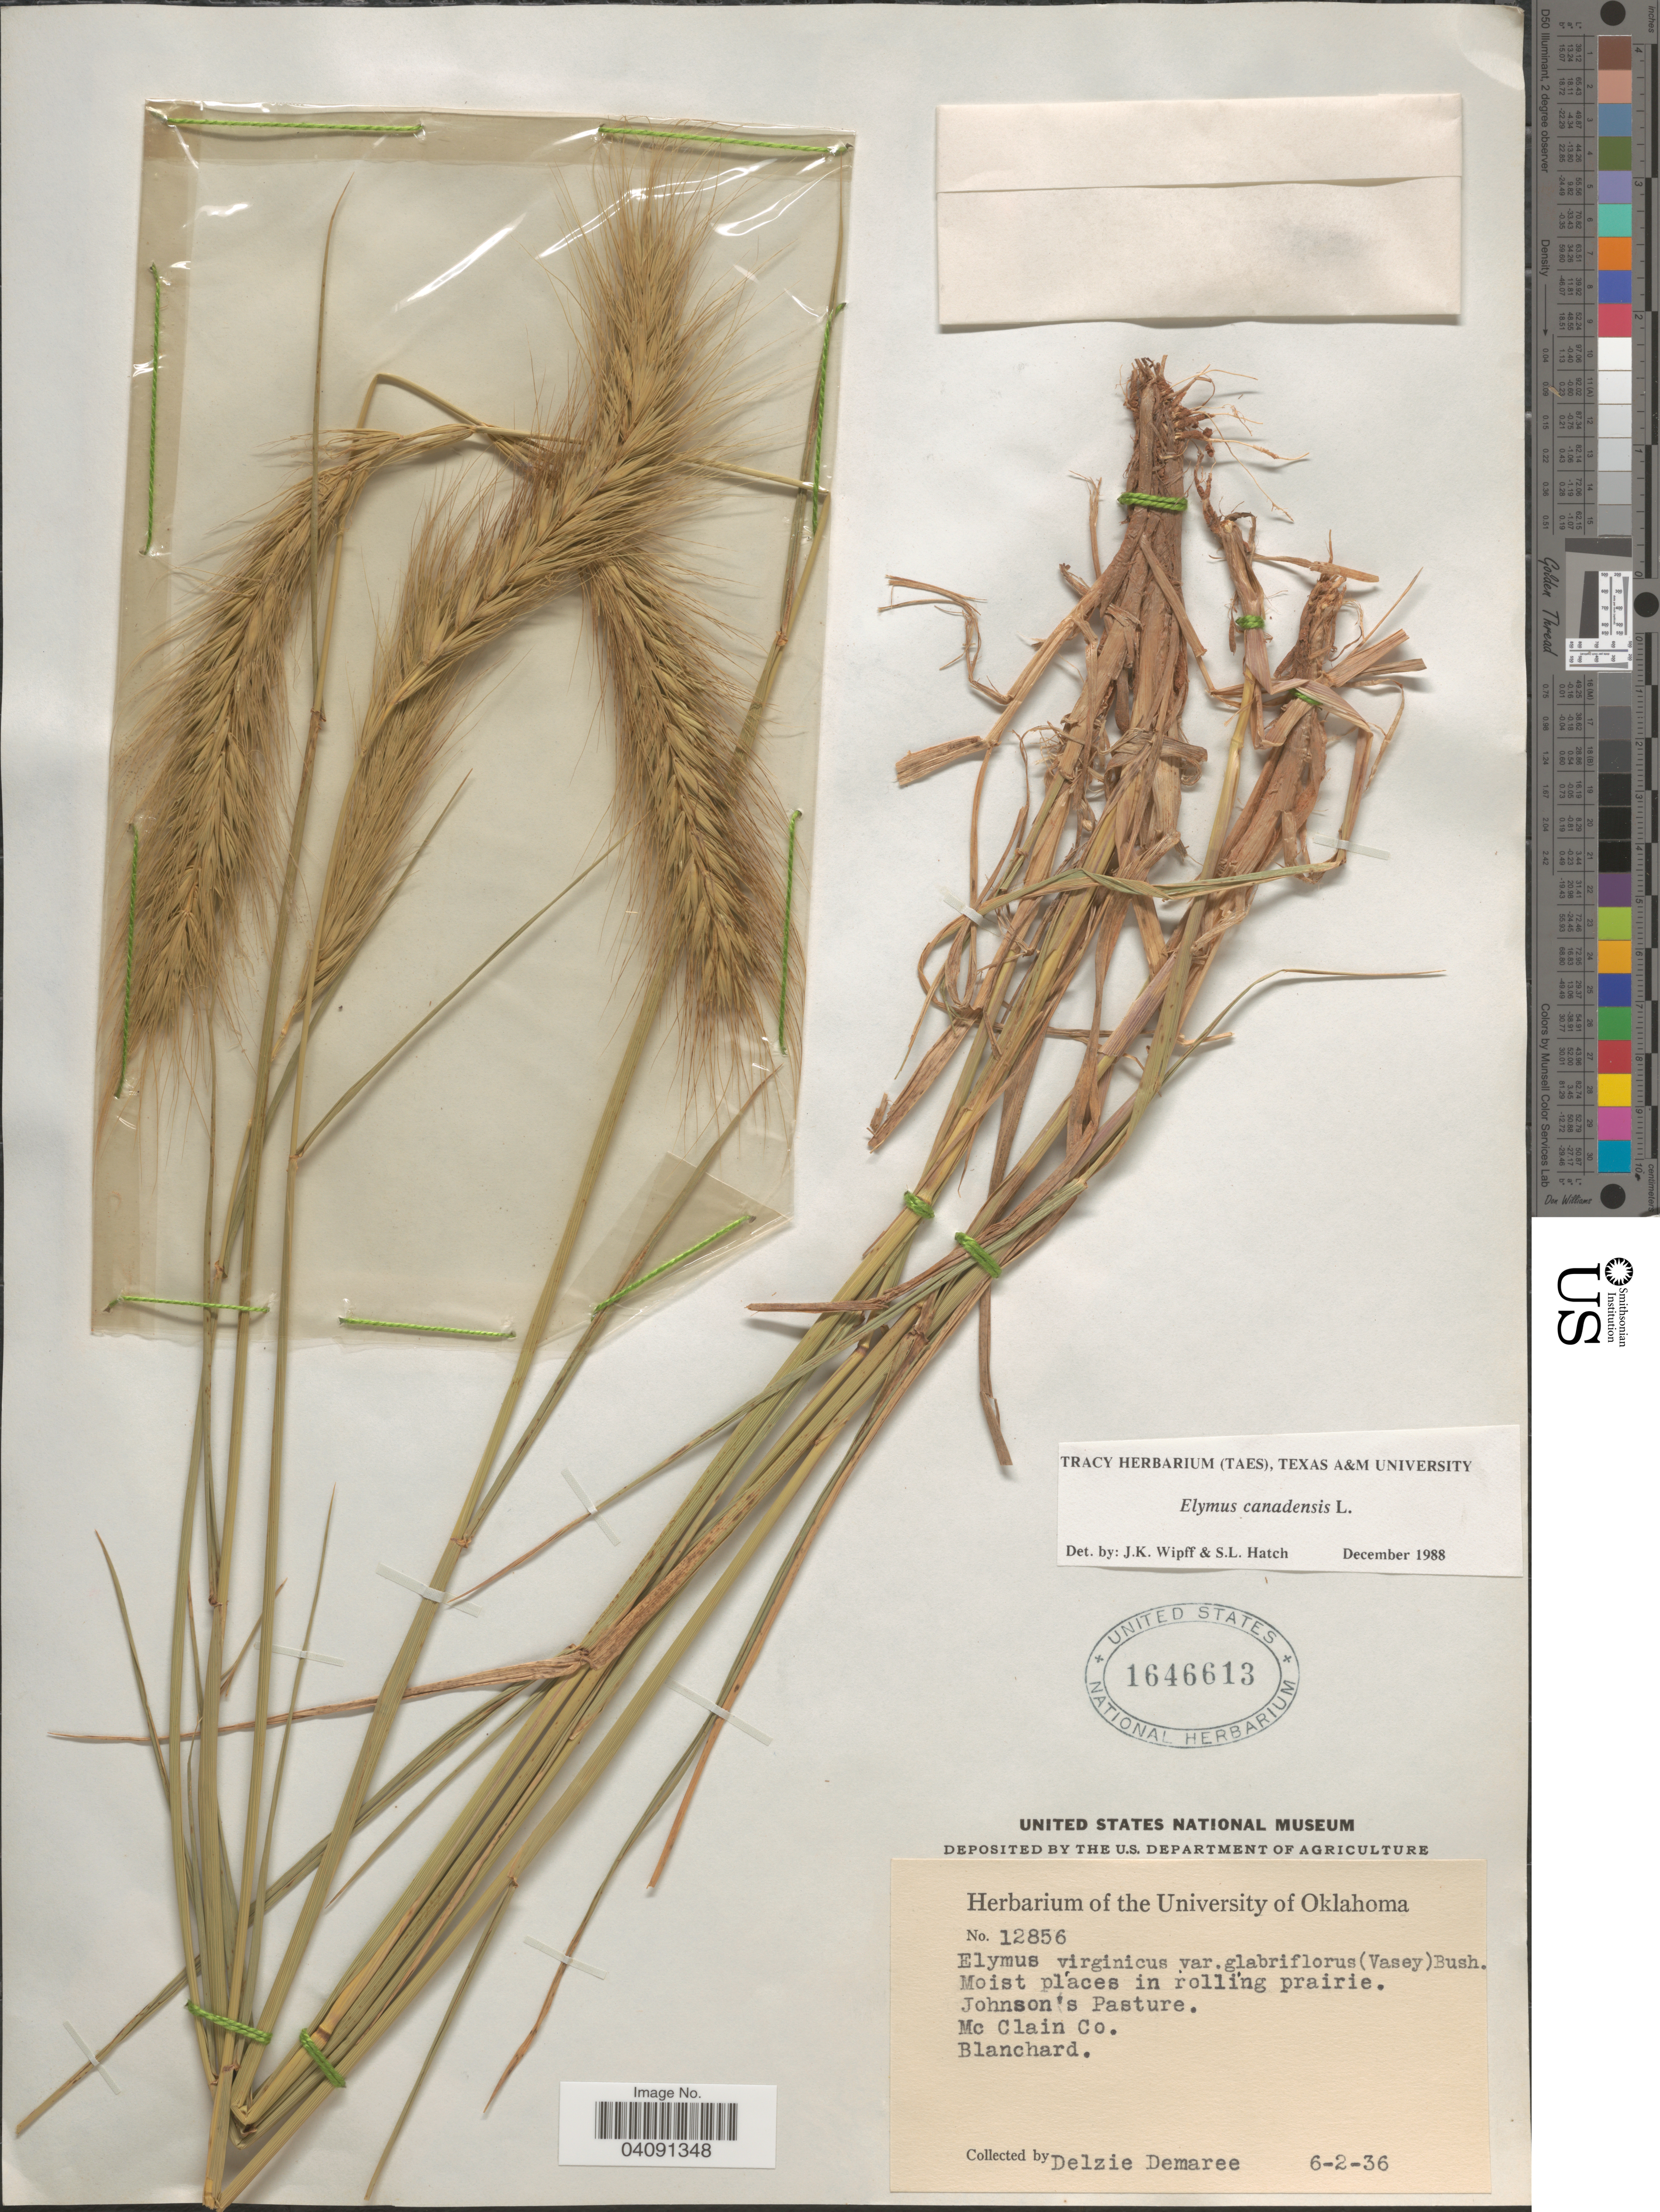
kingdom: Plantae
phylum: Tracheophyta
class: Liliopsida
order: Poales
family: Poaceae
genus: Elymus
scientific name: Elymus canadensis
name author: L.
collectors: D. Demaree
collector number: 12856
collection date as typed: Transcribed d/m/y: 2/6/36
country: United States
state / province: Oklahoma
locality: Moist places in rolling prairie. Johnson's Pasture. Mc Clain Co. Blanchard.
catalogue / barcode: US 1646613